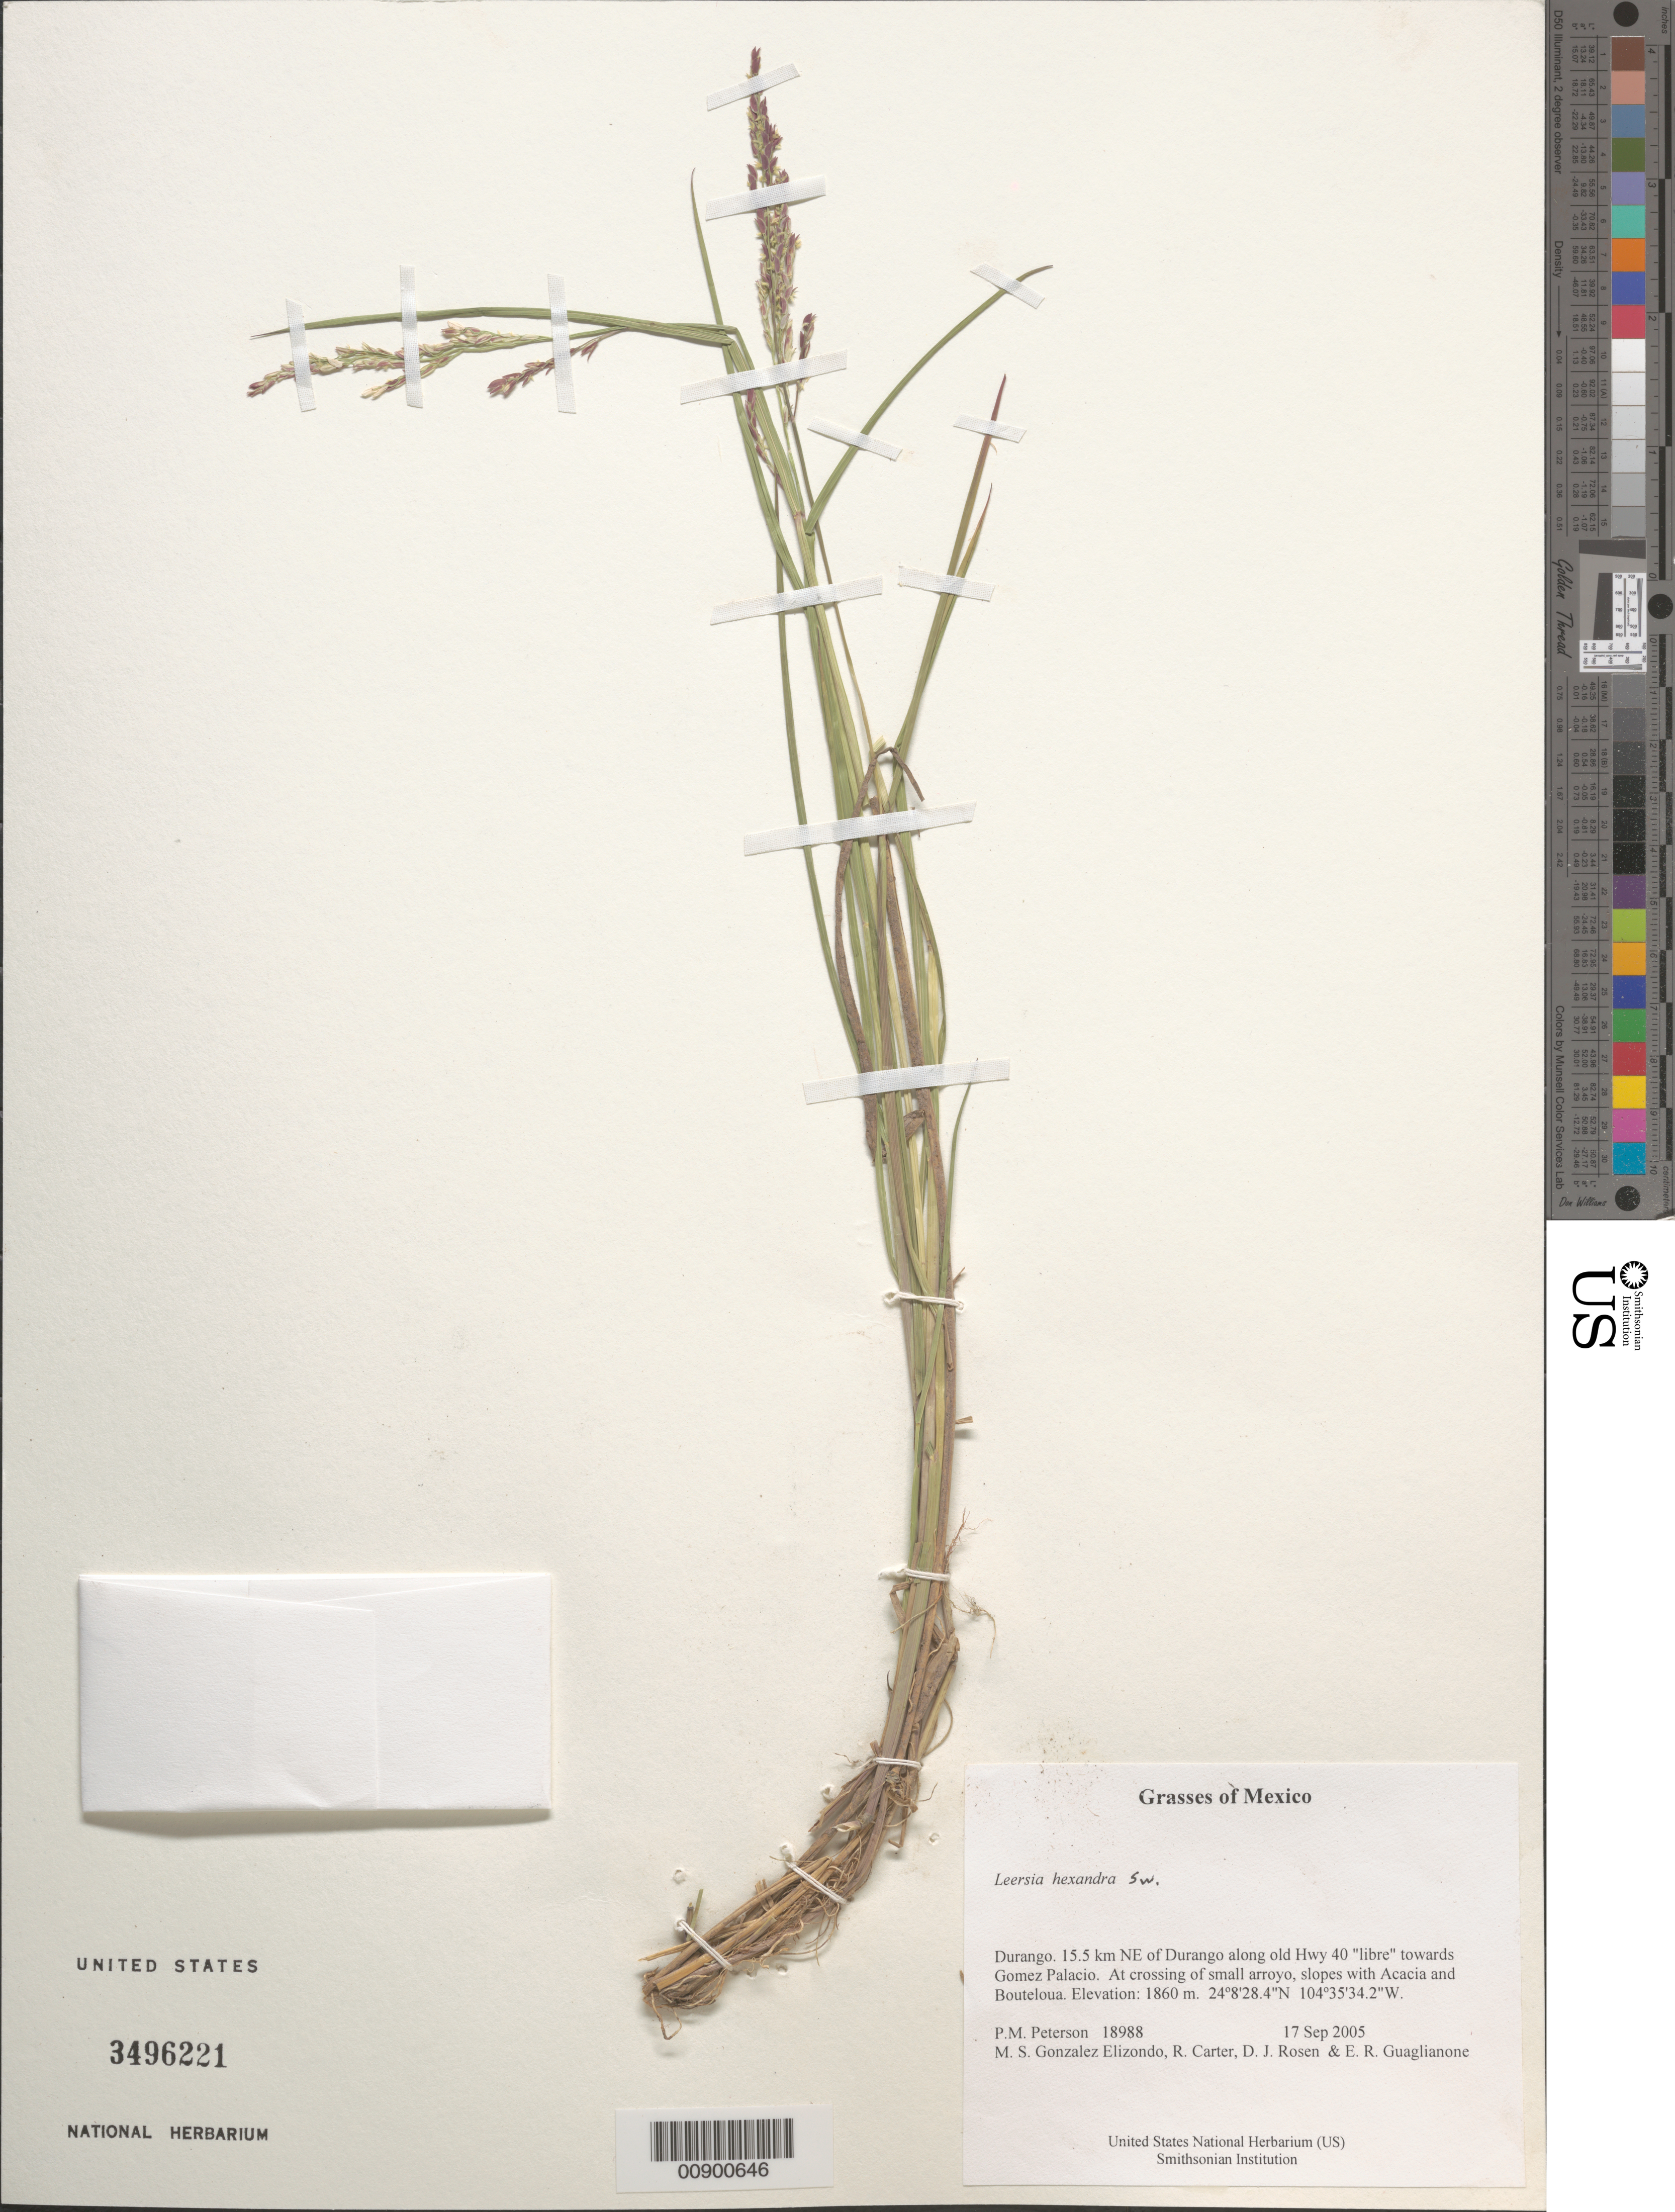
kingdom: Plantae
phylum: Tracheophyta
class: Liliopsida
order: Poales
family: Poaceae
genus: Leersia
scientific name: Leersia hexandra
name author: Sw.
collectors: P. M. Peterson, M. S. González-Elizondo, R. Carter, D. J. Rosen, E. R. Guaglianone & A. Torres Soto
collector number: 18988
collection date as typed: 17 Sep 2005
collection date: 2005-09-17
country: Mexico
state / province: Durango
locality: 15.5 km NE of Durango along old Hwy 40 "libre" towards Gomez Palacio. At crossing of small arroyo, slopes with Acacia and Bouteloua.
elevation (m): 1860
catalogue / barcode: US 3496221